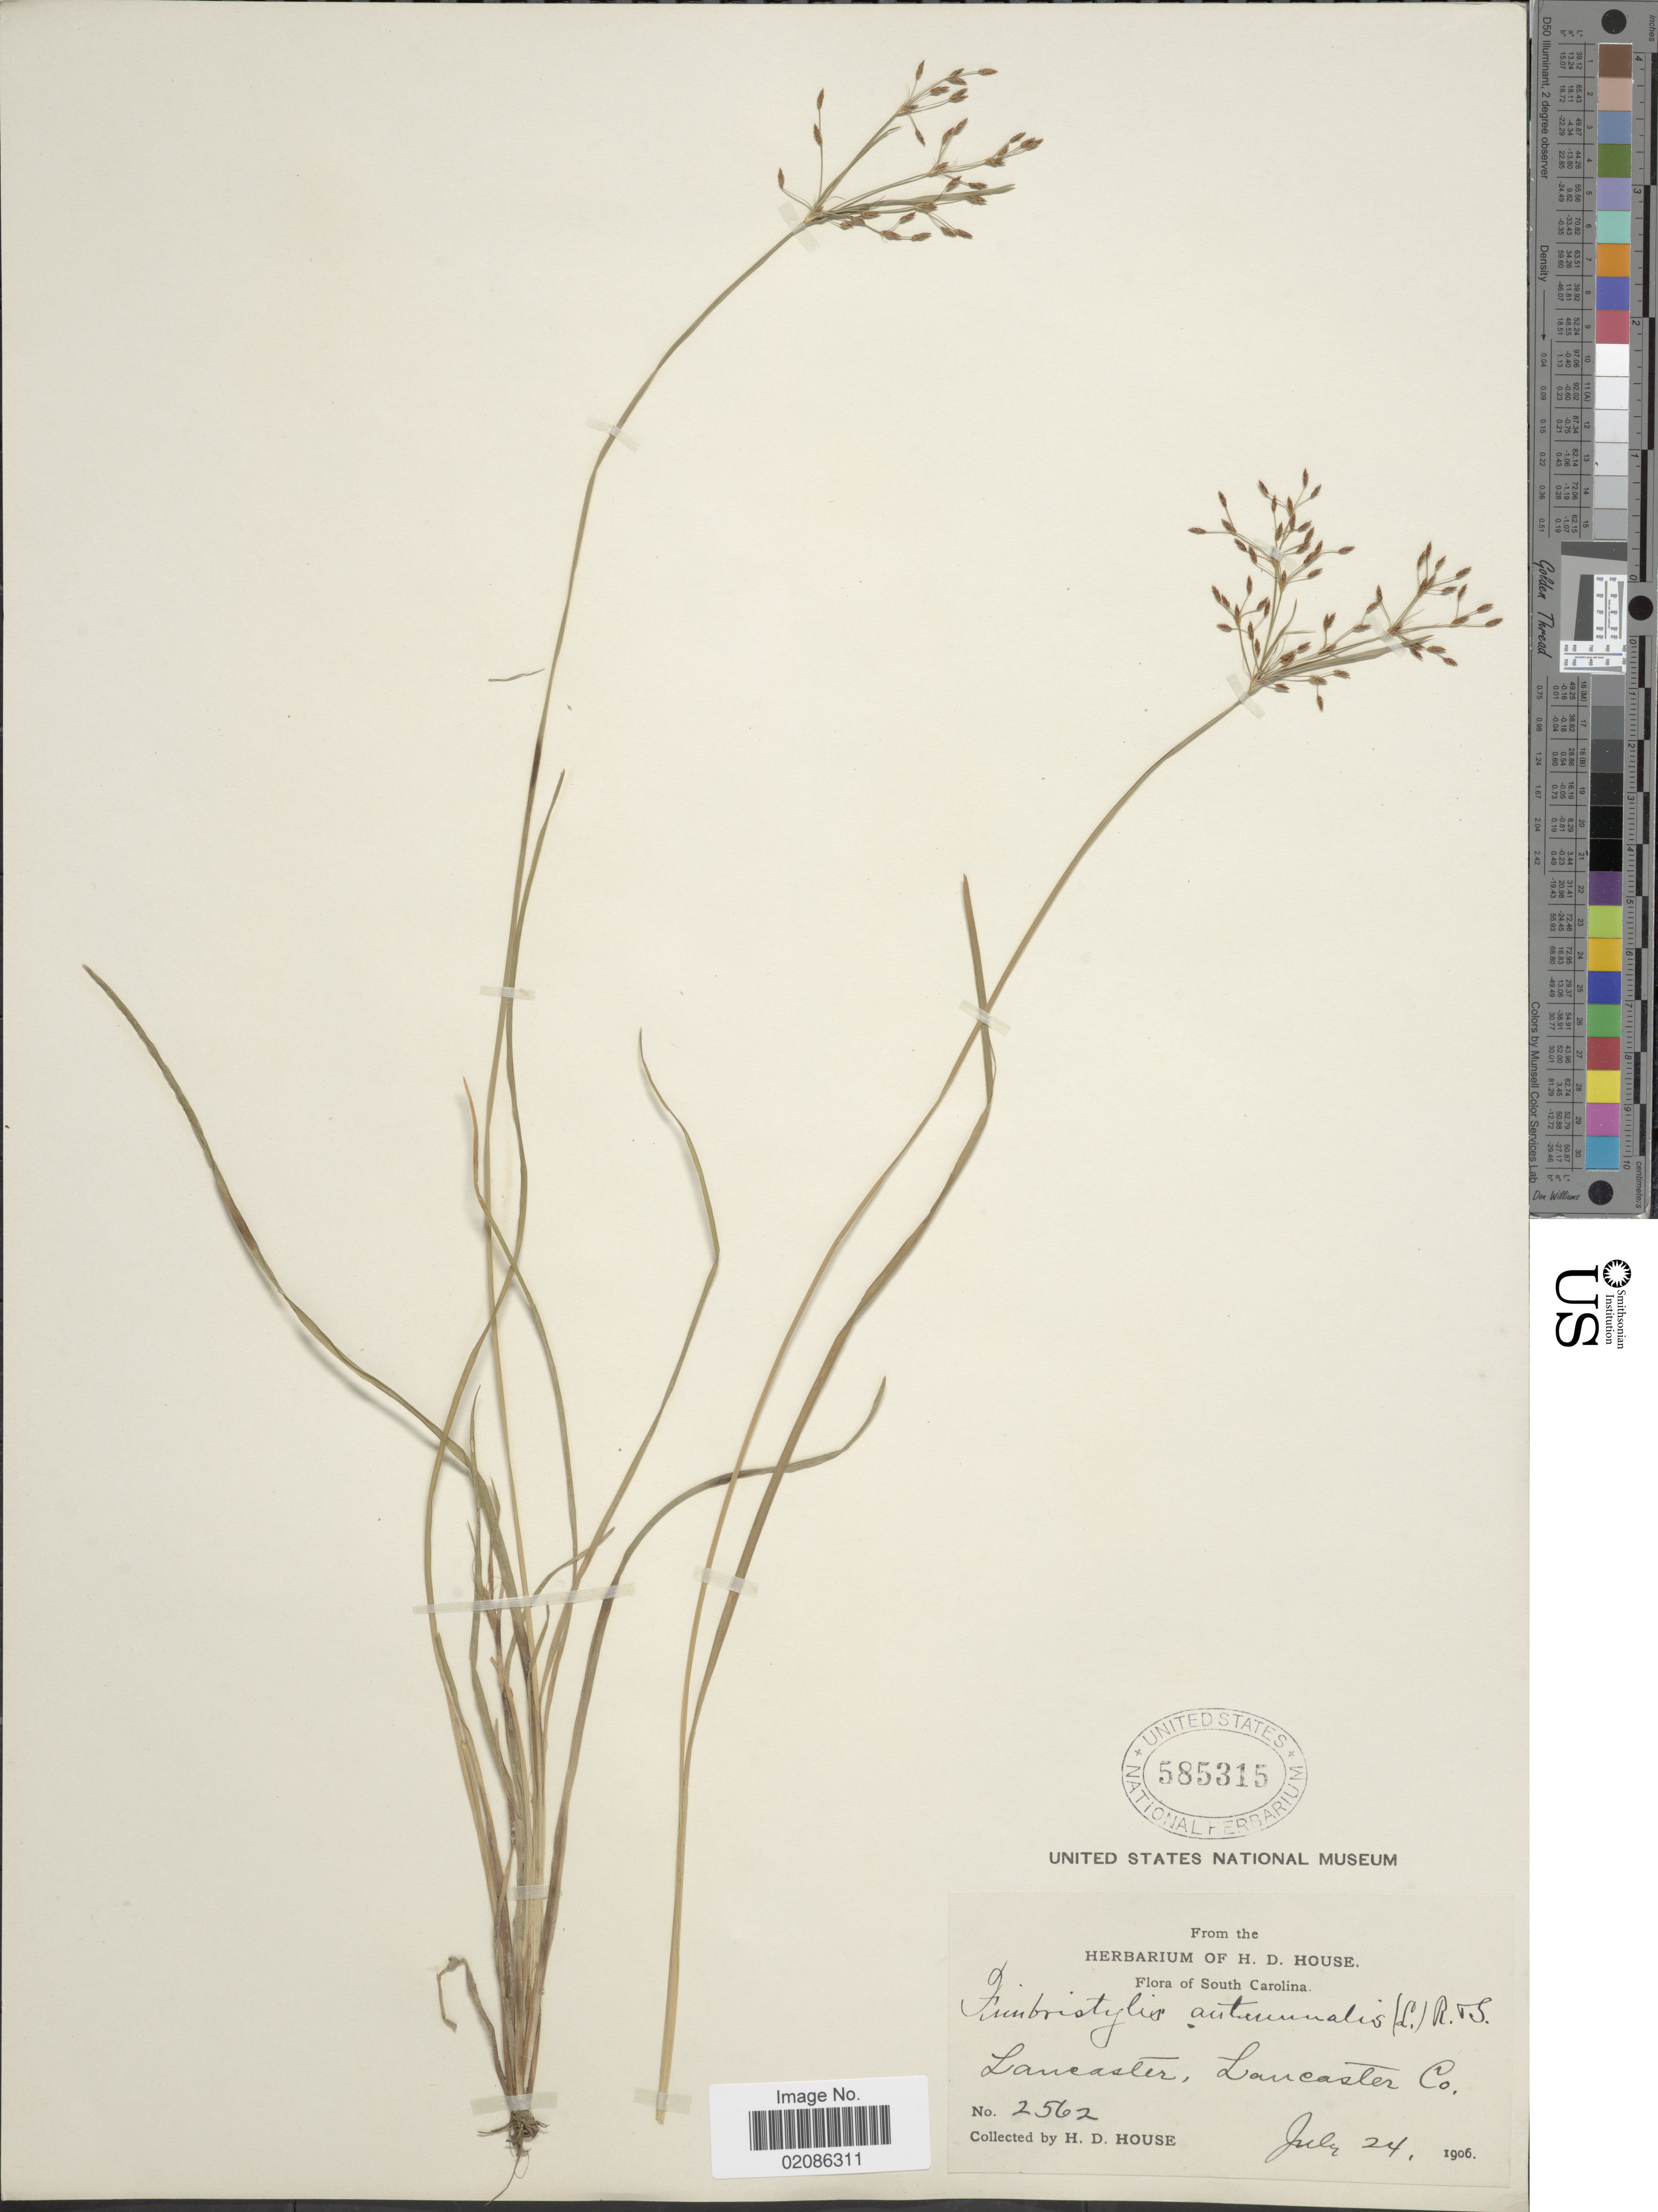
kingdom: Plantae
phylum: Tracheophyta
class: Liliopsida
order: Poales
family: Cyperaceae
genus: Fimbristylis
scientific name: Fimbristylis autumnalis (L.) Roem. & Schult.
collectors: H. D. House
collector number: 2562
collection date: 1906-07-24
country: United States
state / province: South Carolina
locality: Lancaster, Lancaster Co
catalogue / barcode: US 585315